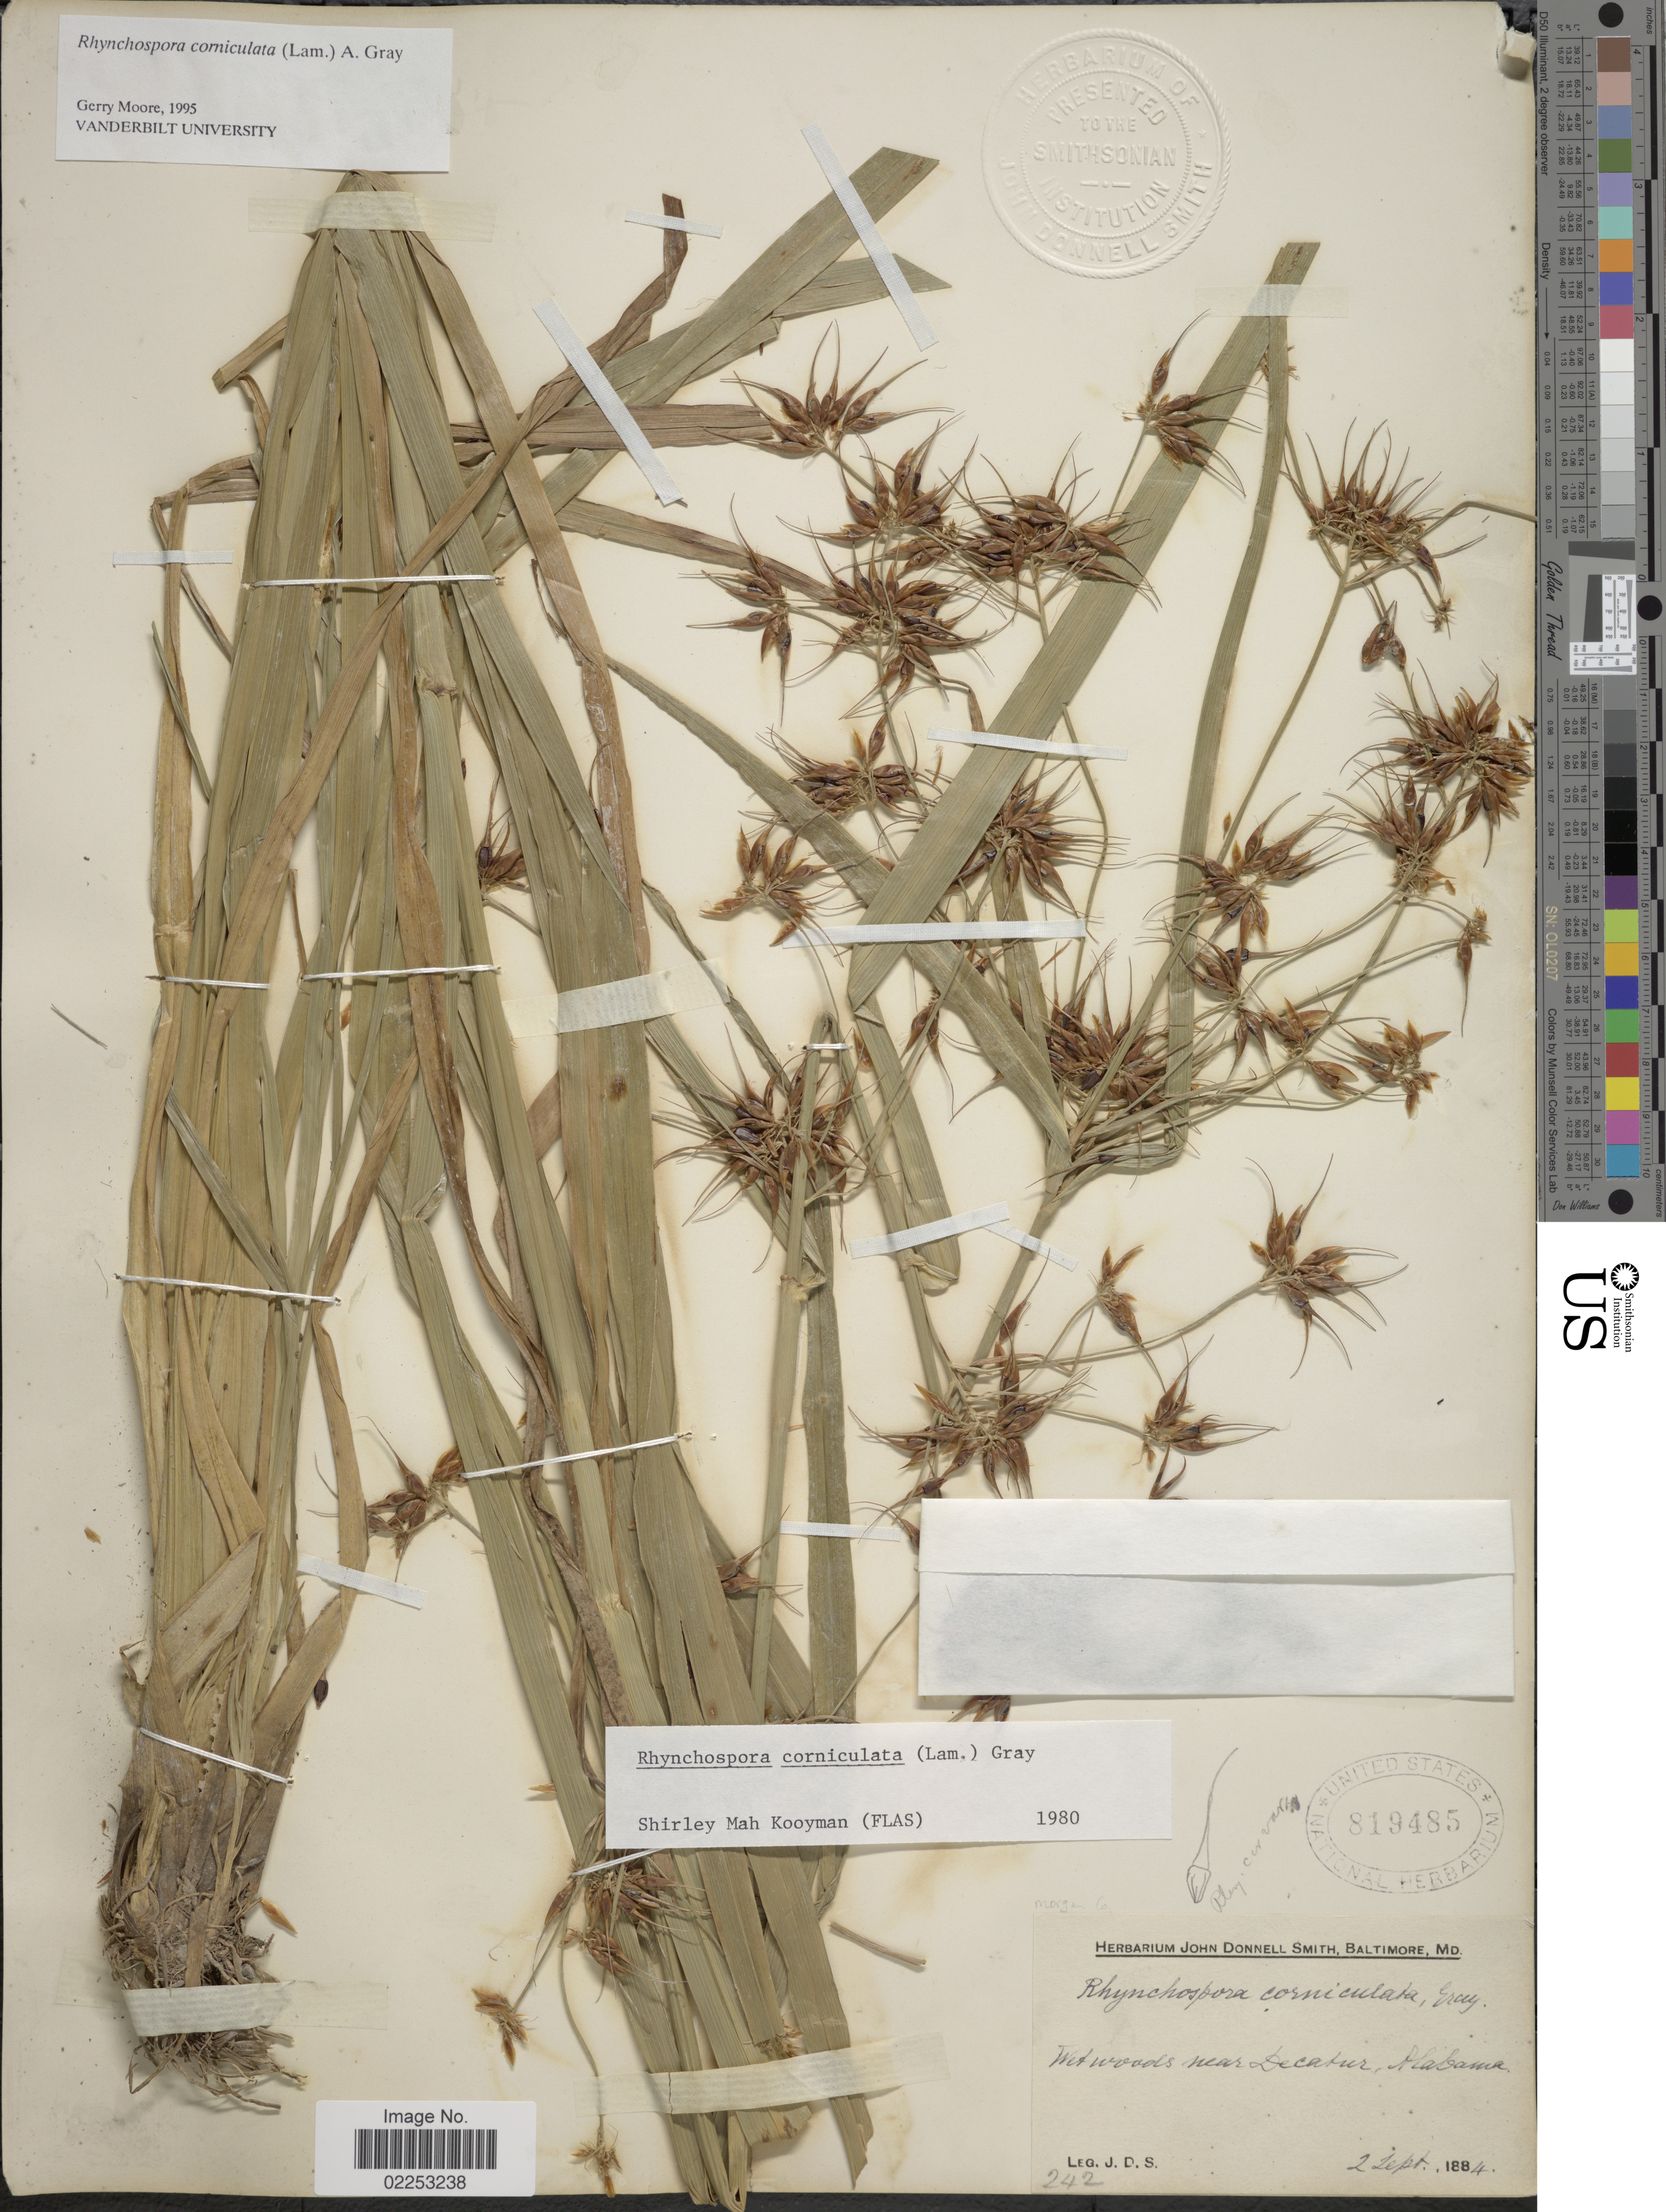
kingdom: Plantae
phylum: Tracheophyta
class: Liliopsida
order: Poales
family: Cyperaceae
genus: Rhynchospora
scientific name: Rhynchospora corniculata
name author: (Lam.) A. Gray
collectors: J. Donnell Smith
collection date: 1884-09-02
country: United States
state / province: Alabama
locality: Near Decatur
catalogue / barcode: US 819485